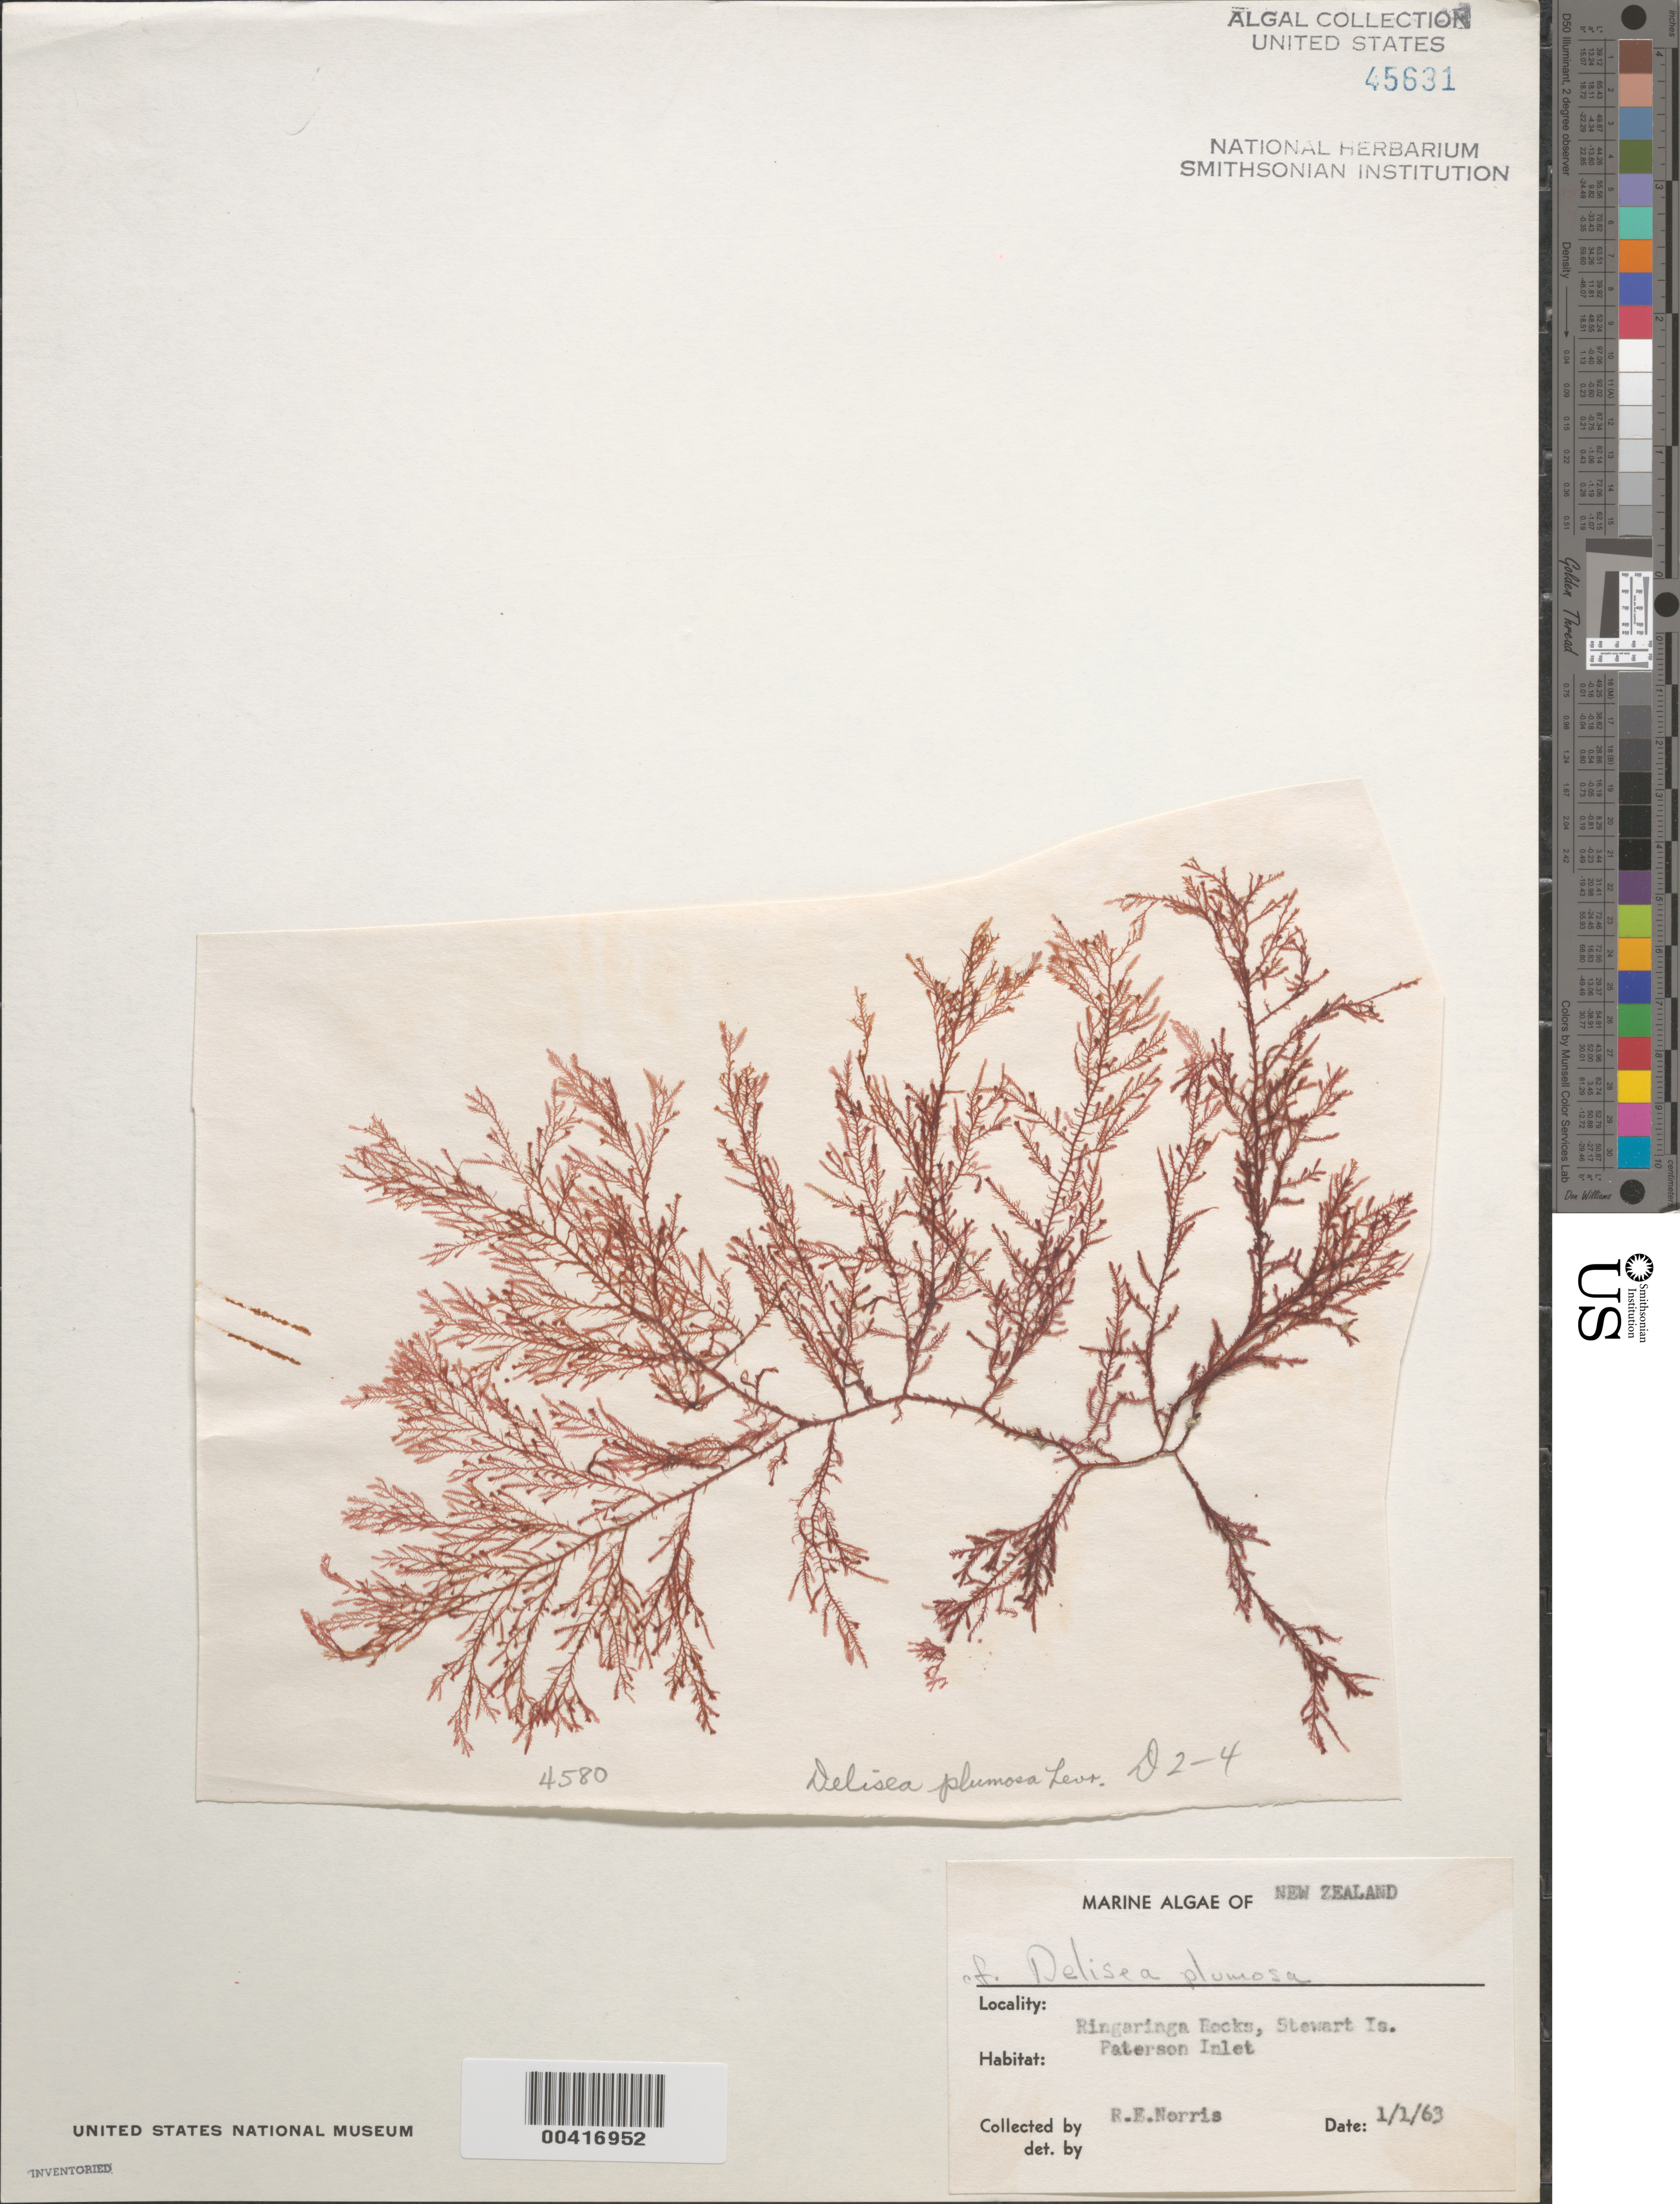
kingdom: Plantae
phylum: Rhodophyta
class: Florideophyceae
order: Bonnemaisoniales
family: Bonnemaisoniaceae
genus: Delisea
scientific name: Delisea plumosa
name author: Levring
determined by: Norris, R. E.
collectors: R. E. Norris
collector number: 4580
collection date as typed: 01 Jan 1963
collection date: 1963-01-01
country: New Zealand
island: Stewart Island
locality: Ringaringa Rocks, Paterson Inlet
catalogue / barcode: US 45631